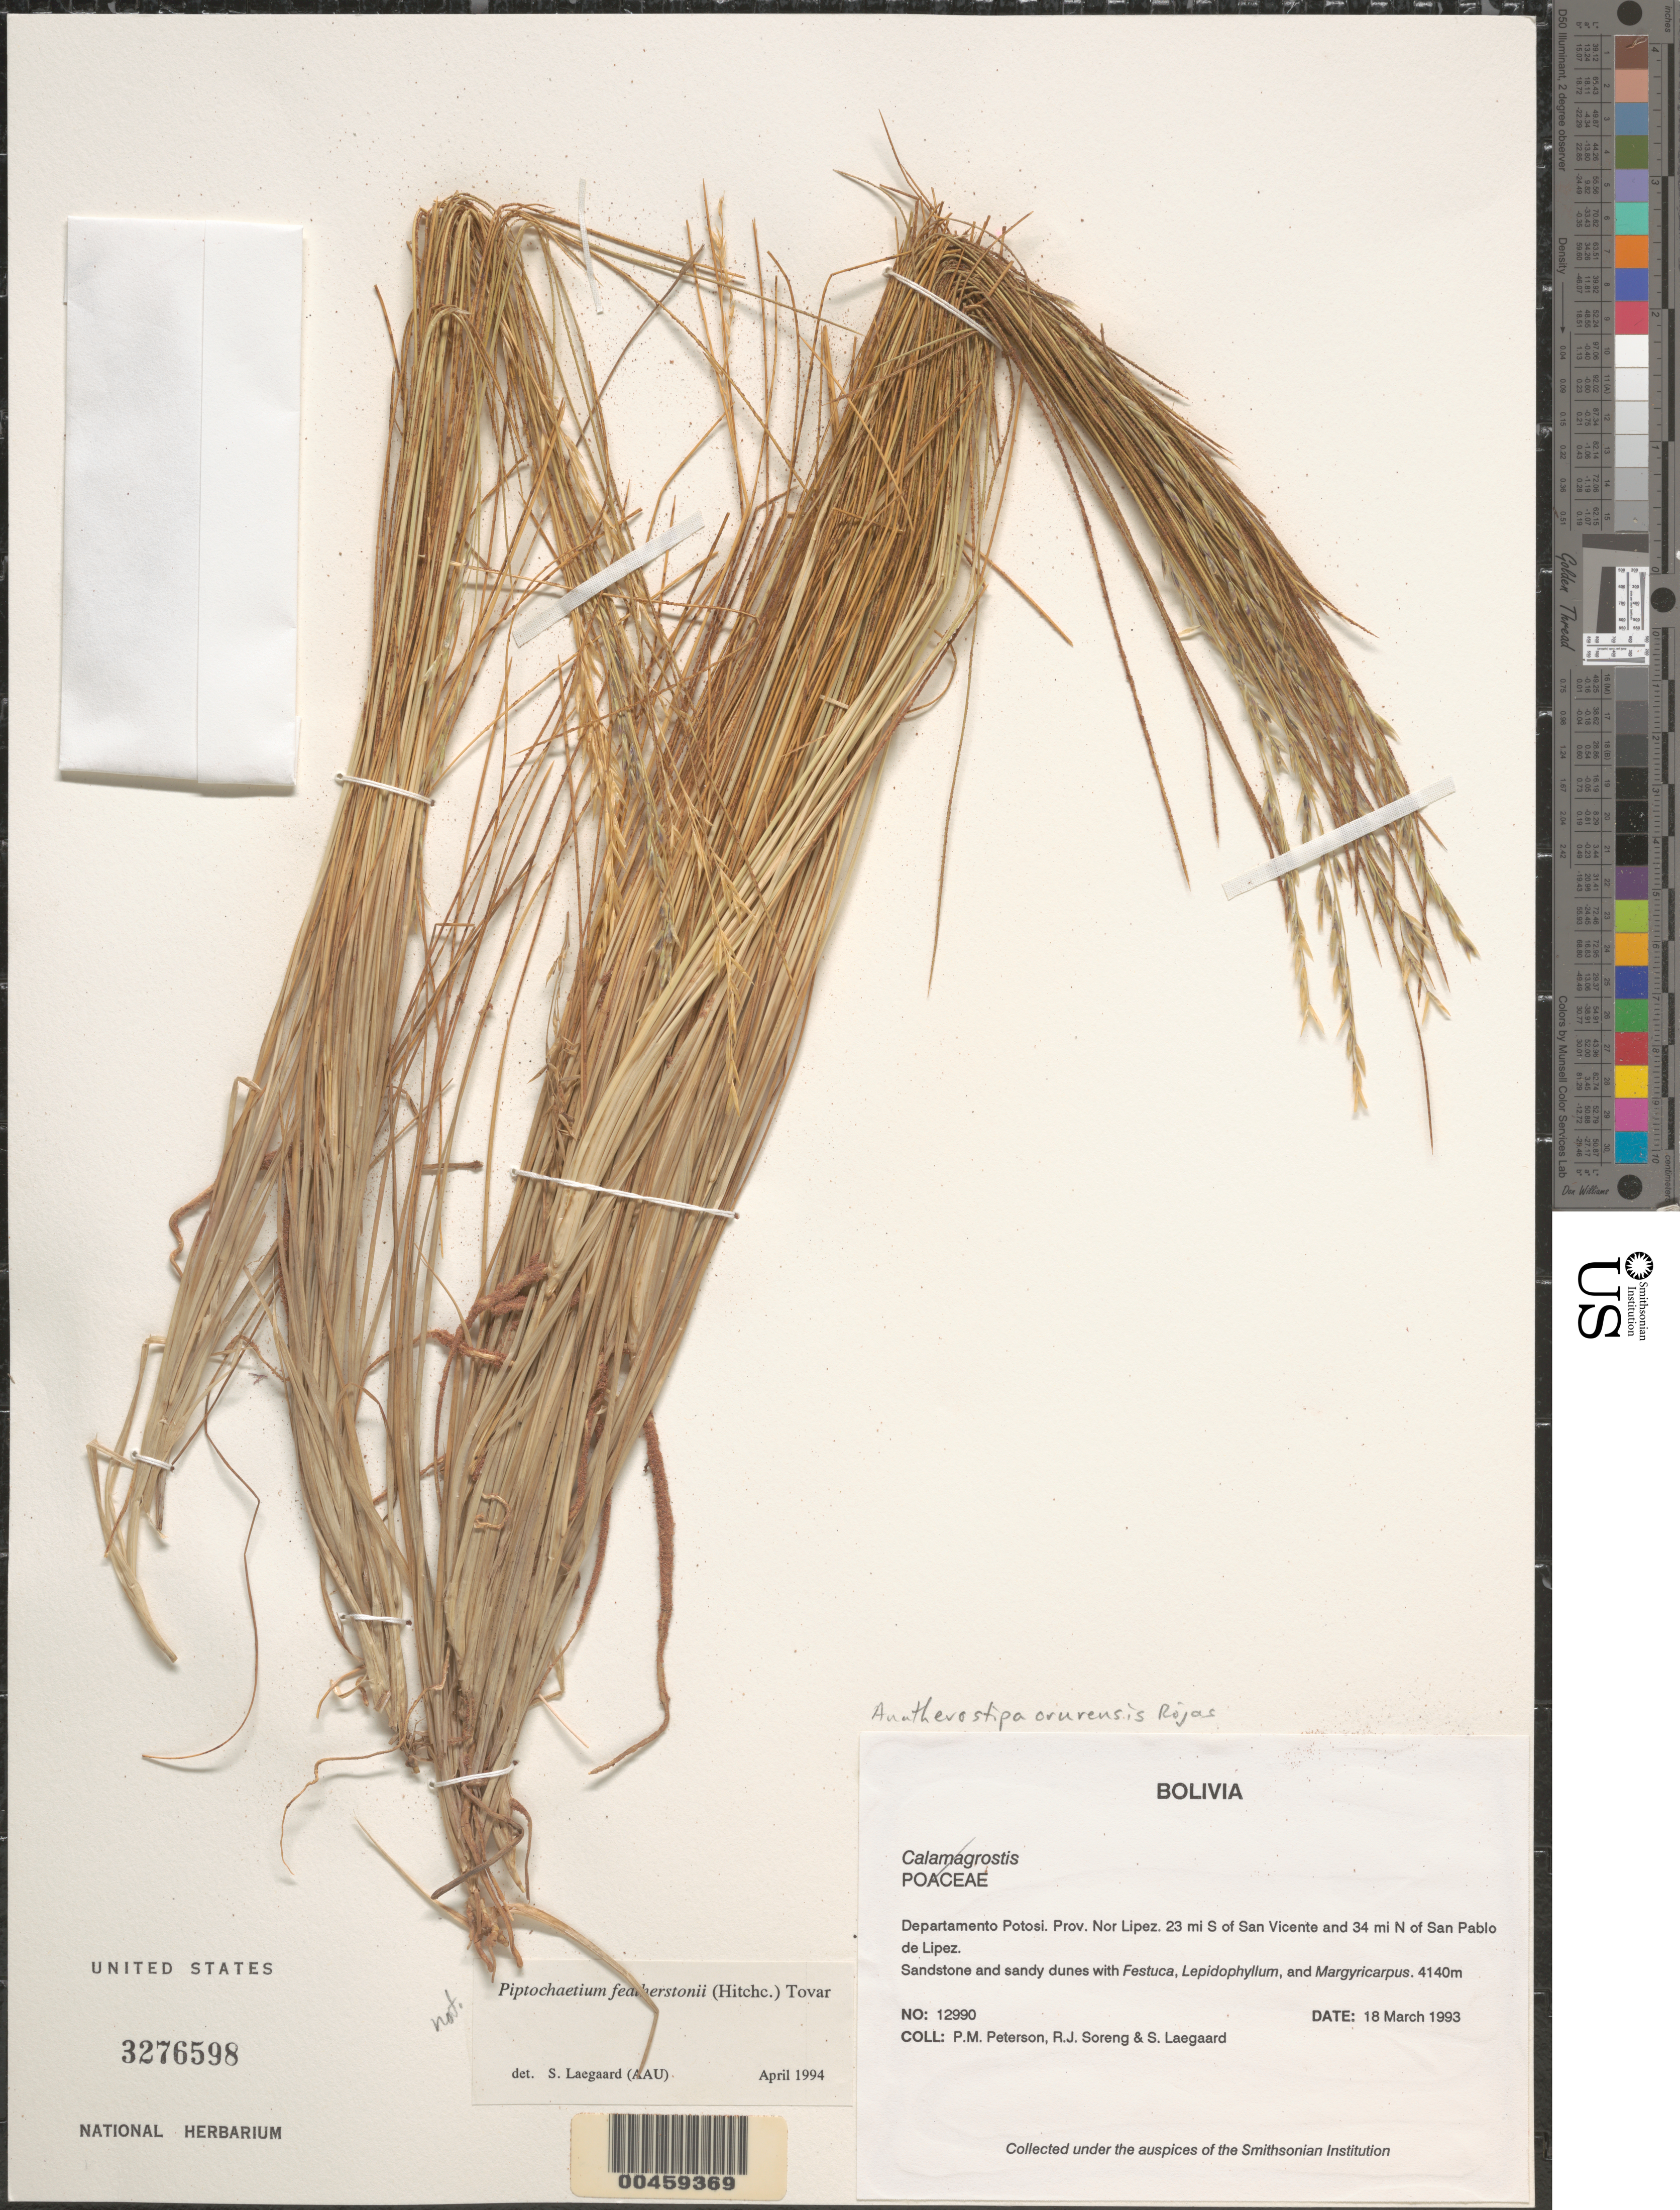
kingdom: Plantae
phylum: Tracheophyta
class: Liliopsida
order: Poales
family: Poaceae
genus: Piptochaetium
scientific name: Piptochaetium featherstonei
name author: (Hitchc.) Tovar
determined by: Lægaard, S., (AAU), University of Aarhus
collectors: P. M. Peterson, R. J. Soreng & S. Lægaard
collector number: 12990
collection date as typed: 18 Mar 1993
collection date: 1993-03-18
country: Bolivia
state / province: Potosí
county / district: Nor Lípez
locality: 14 mi S of San Vicente and 43 mi N of San Pablo de Lipez.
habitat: Sandstone and sandy dunes with Festuca, Lepidophyllum, and Margyricarpus.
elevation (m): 4140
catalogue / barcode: US 3276598